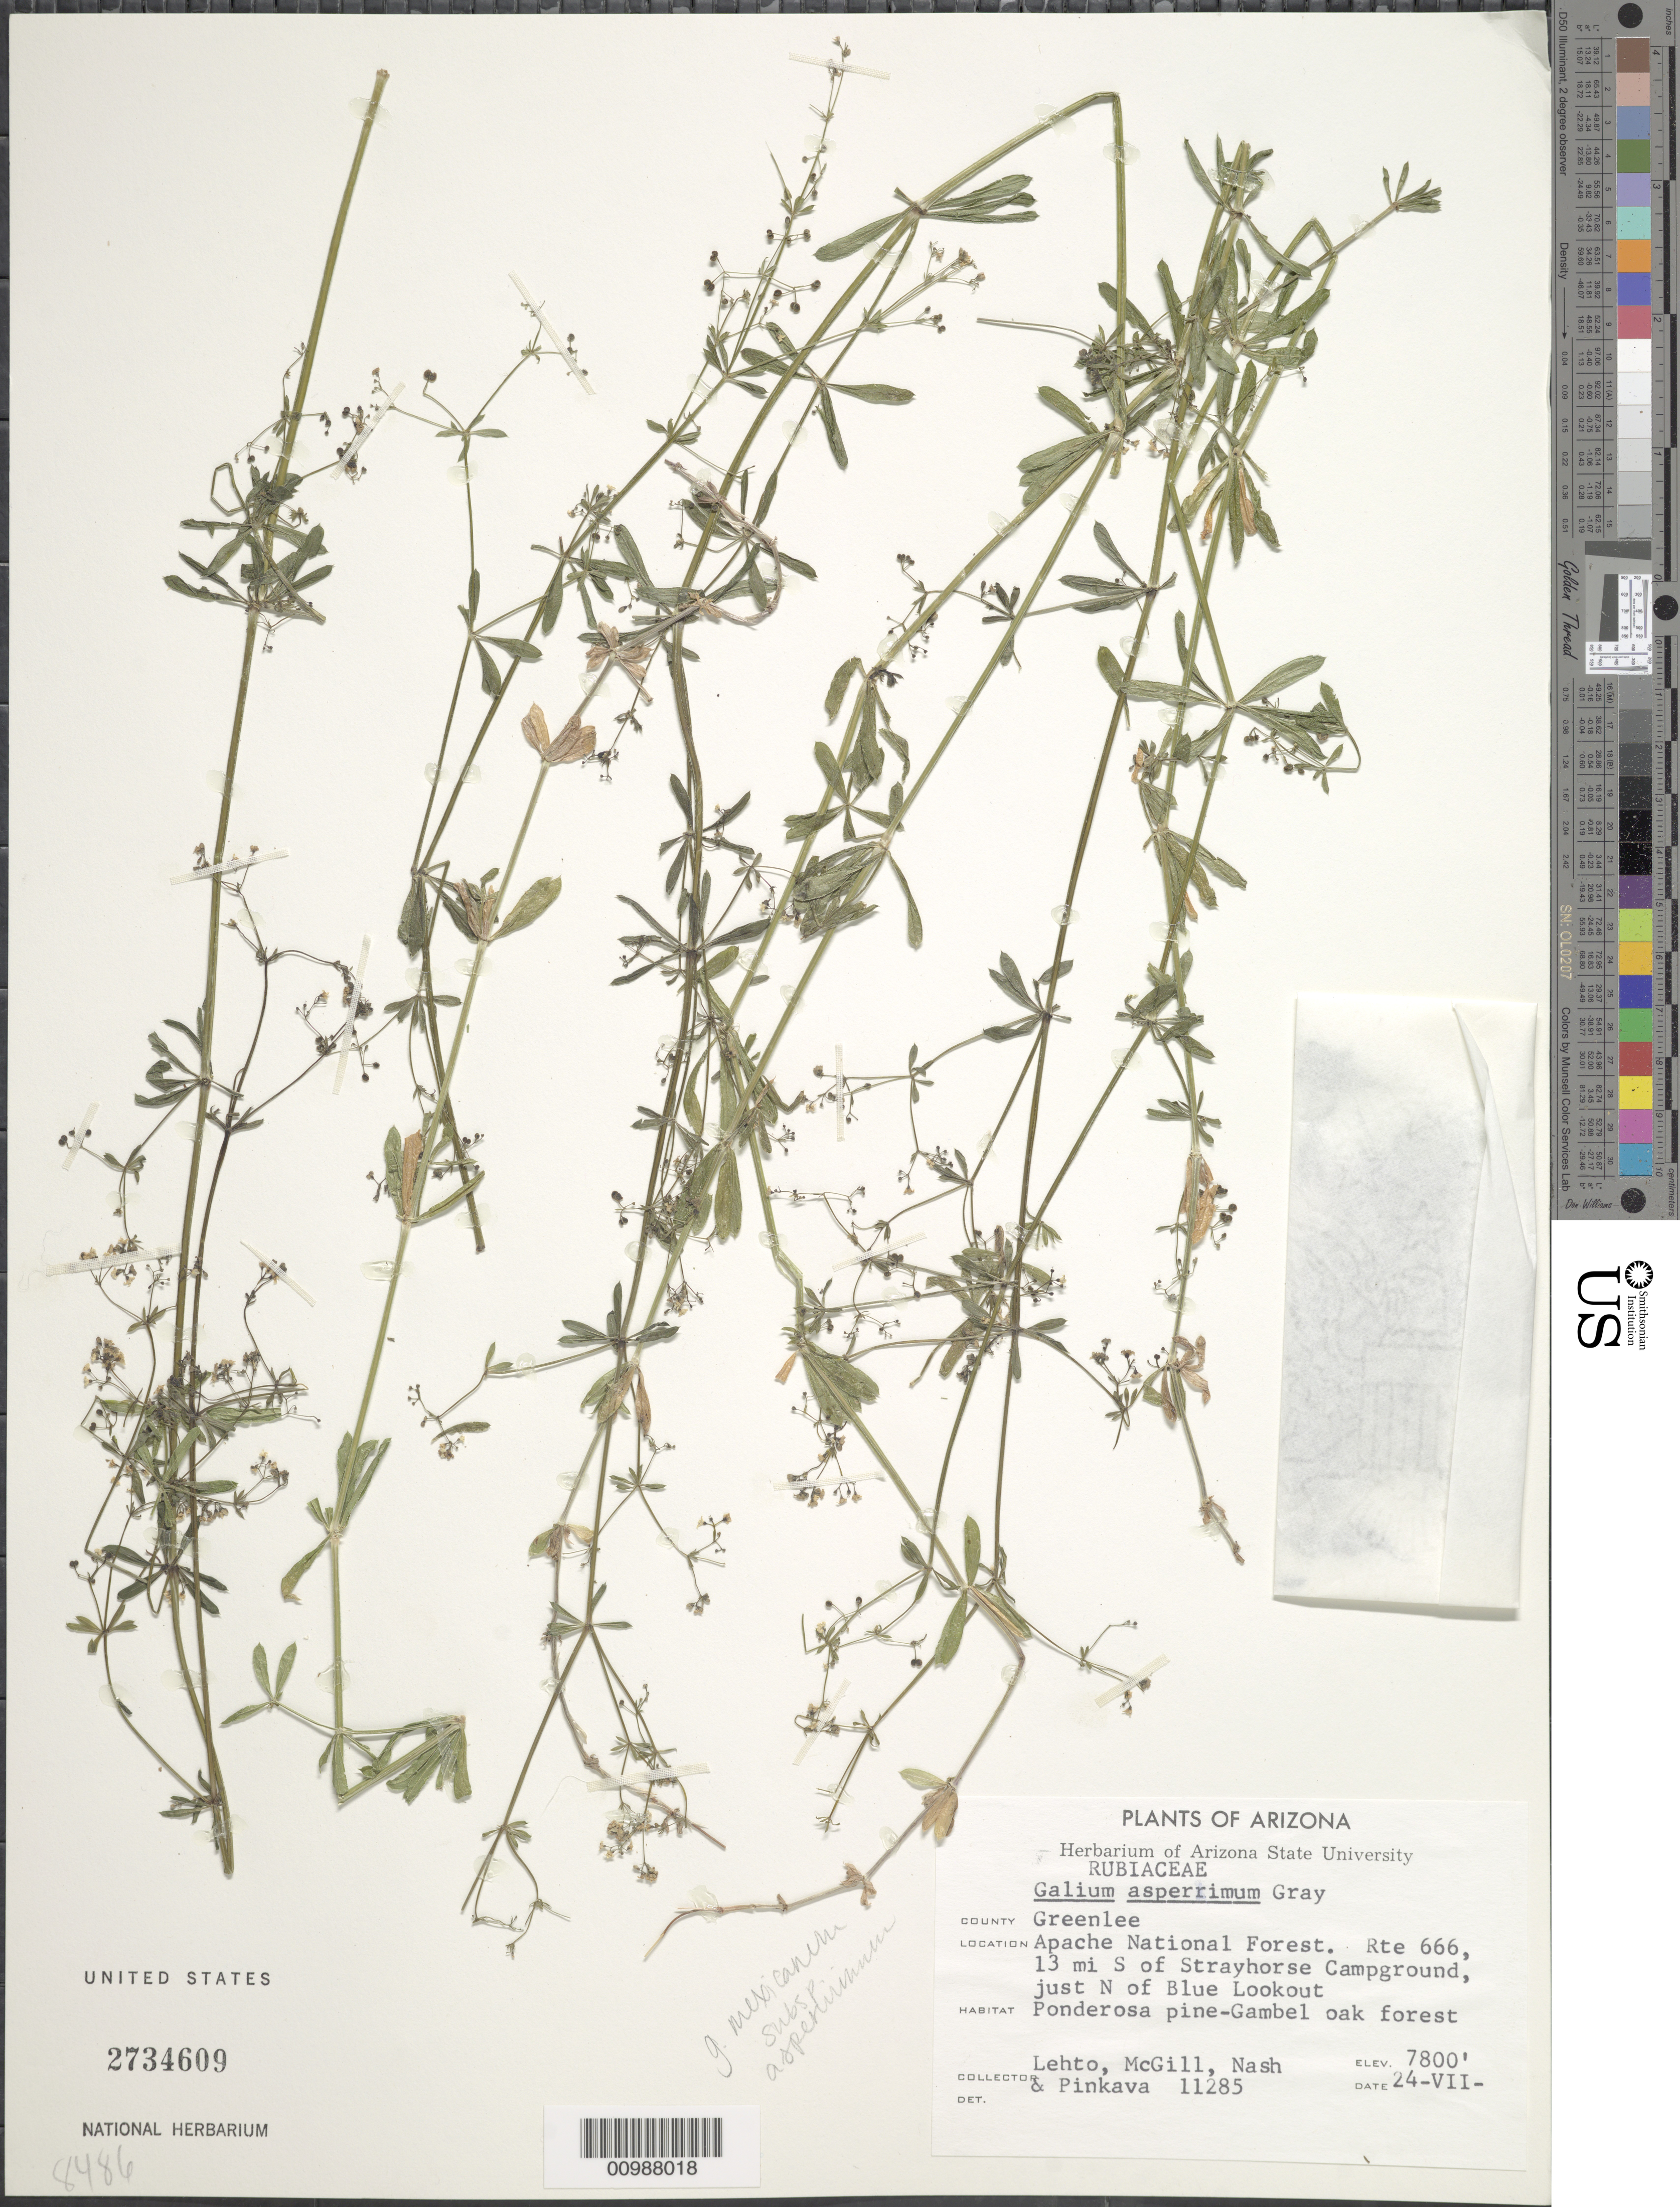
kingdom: Plantae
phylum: Tracheophyta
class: Magnoliopsida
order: Gentianales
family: Rubiaceae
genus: Galium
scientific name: Galium mexicanum subsp. asperrimum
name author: (A. Gray) Dempster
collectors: E. Lehto, L. McGill, G. V. Nash & D. Pinkava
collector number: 11285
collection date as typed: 24 Jul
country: United States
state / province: Arizona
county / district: Greenlee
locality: Apache National Forest. Rte 666, 13 miles south of Strayhorse Campground, just north of Blue Lookout. Ponderosa pine-Gambel oak forest.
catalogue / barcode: US 2734609